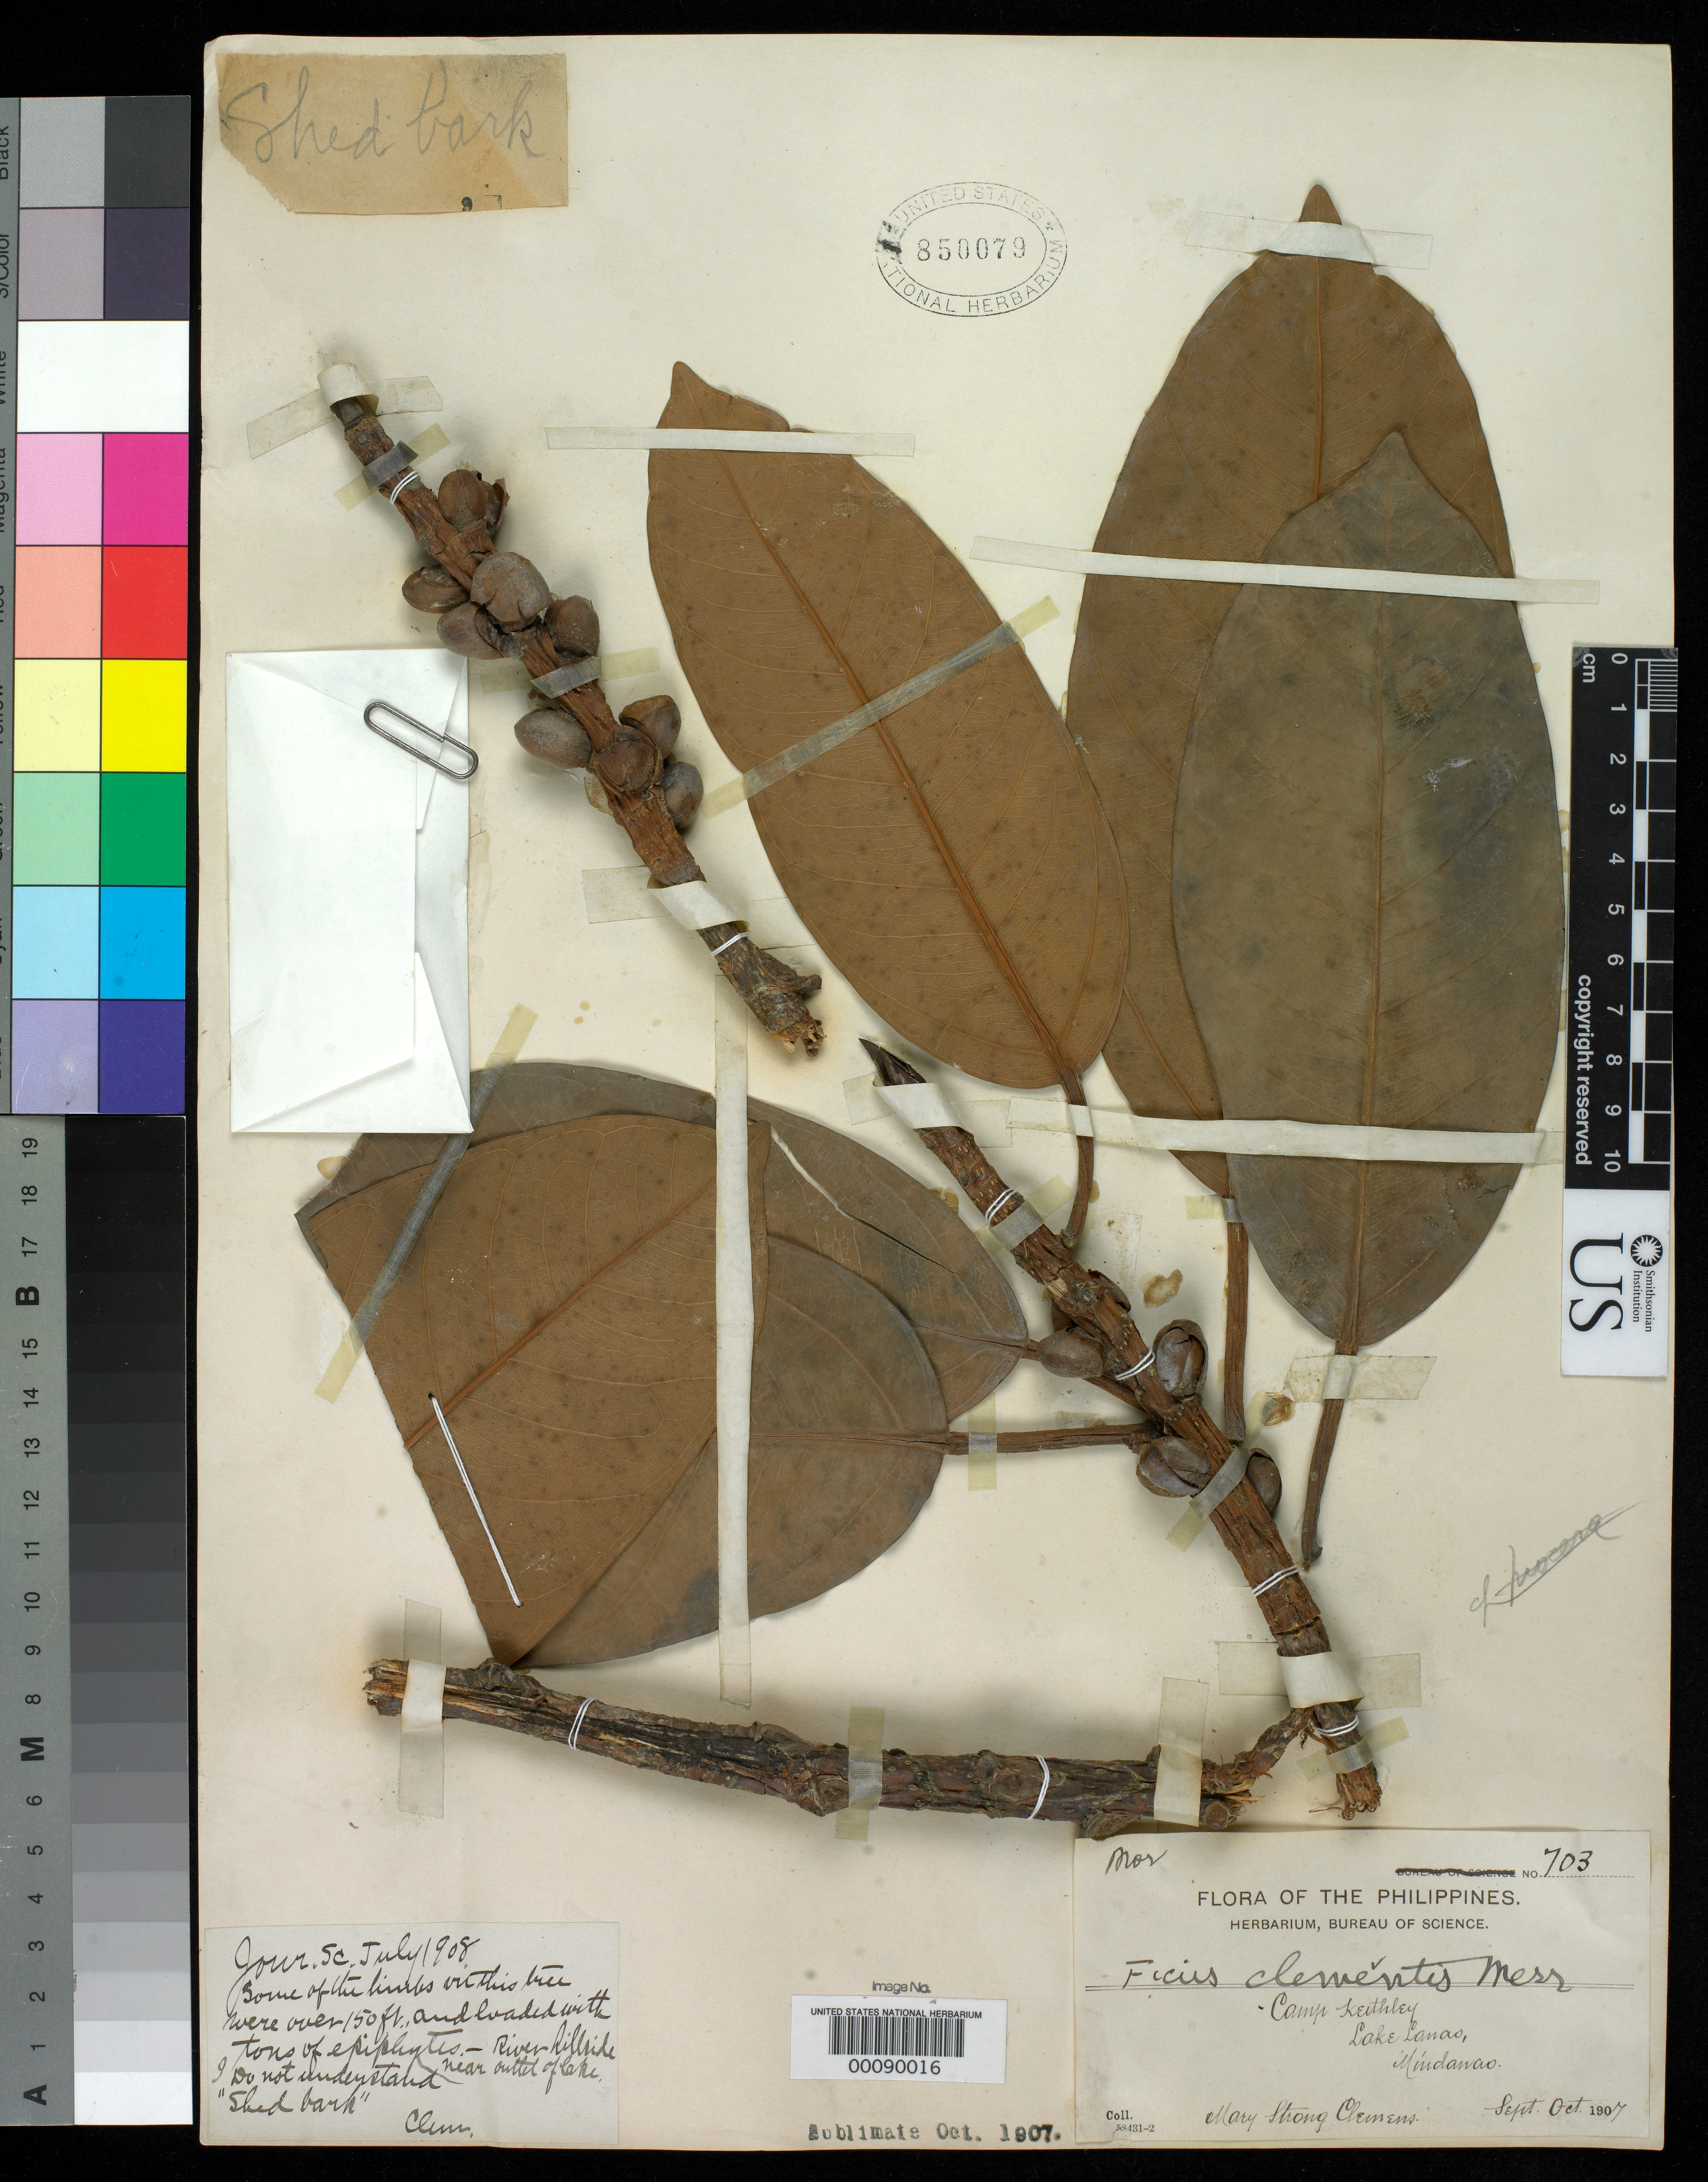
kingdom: Plantae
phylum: Tracheophyta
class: Magnoliopsida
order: Rosales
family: Moraceae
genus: Ficus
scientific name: Ficus clementis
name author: Merr.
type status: Isosyntype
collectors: M. S. Clemens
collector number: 703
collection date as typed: Sep 1907 to -- Oct 1907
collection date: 1907-09/1907-10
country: Philippines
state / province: Muslim Mindanao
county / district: Lanao del Sur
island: Mindanao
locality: Camp Keithley, Lake Lanao.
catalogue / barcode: US 850079